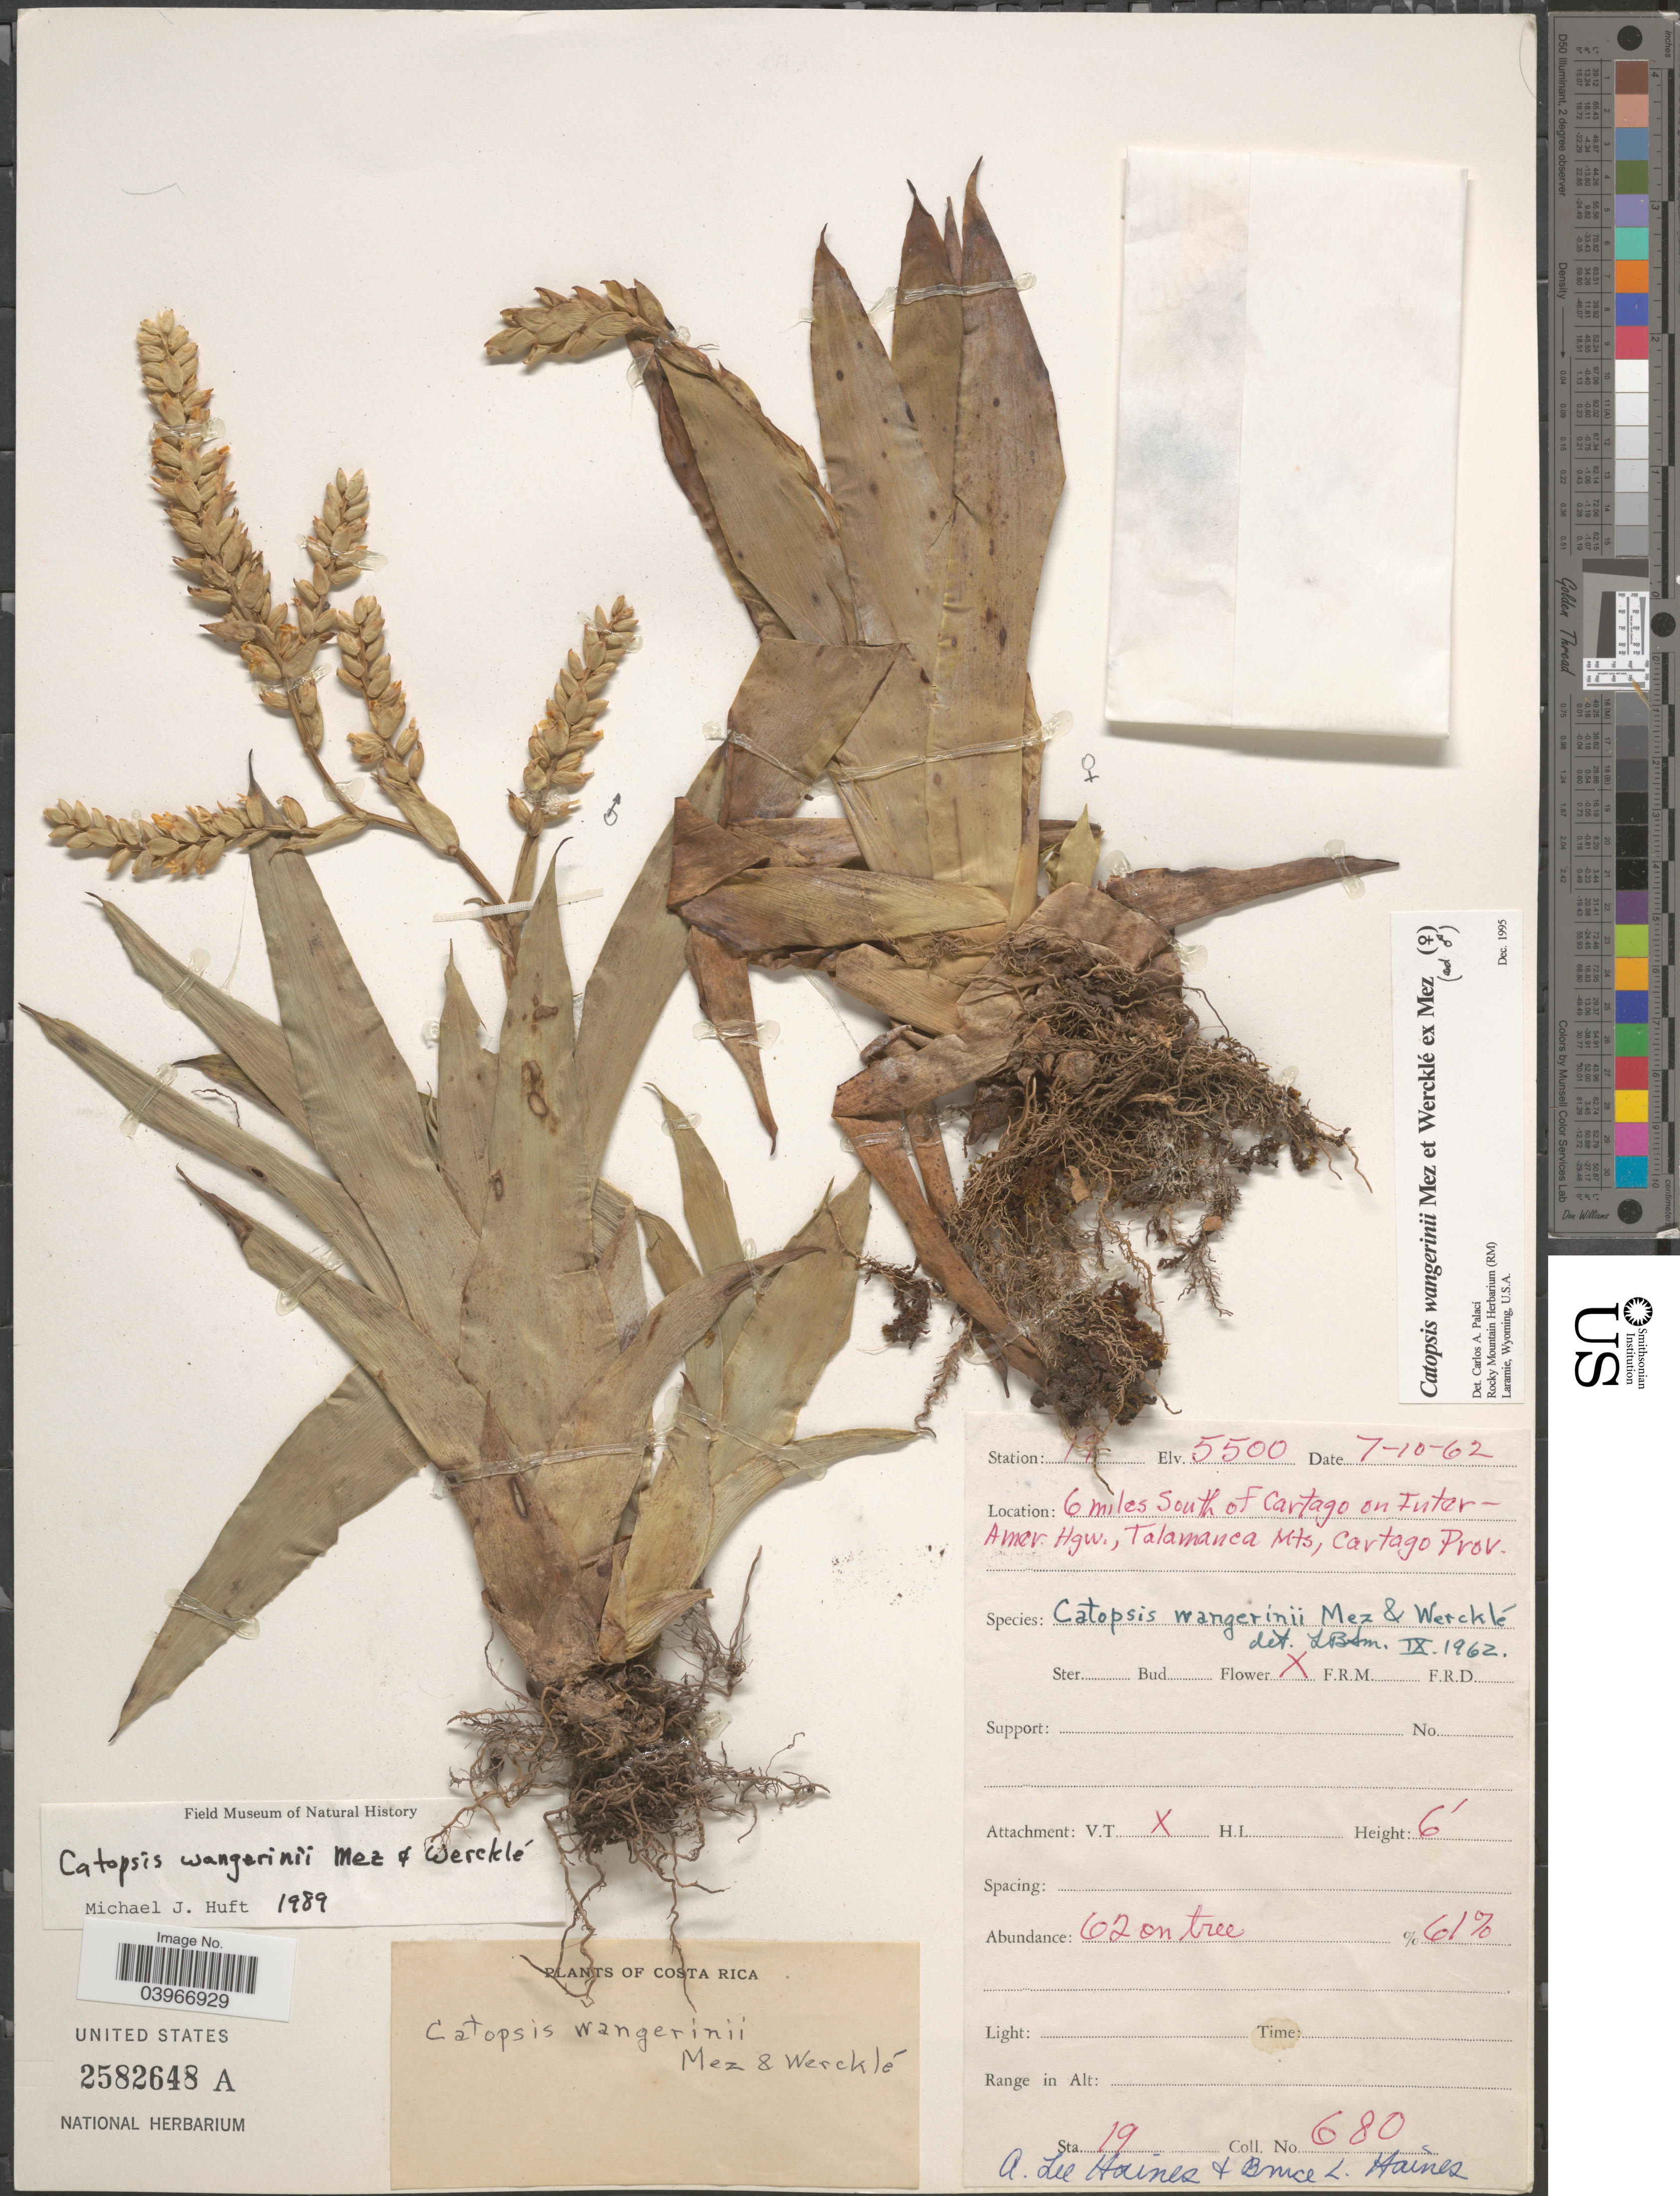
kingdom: Plantae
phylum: Tracheophyta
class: Liliopsida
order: Poales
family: Bromeliaceae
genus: Catopsis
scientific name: Catopsis wangerinii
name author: Mez & Wercklé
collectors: A. L. Haines & B. L. Haines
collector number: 680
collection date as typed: Transcribed d/m/y: 7/10/62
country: Costa Rica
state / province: Cartago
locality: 6 miles South of Cartago on Futer-Amer. Hgw., Talamanca Mts.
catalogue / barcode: US 2582648A